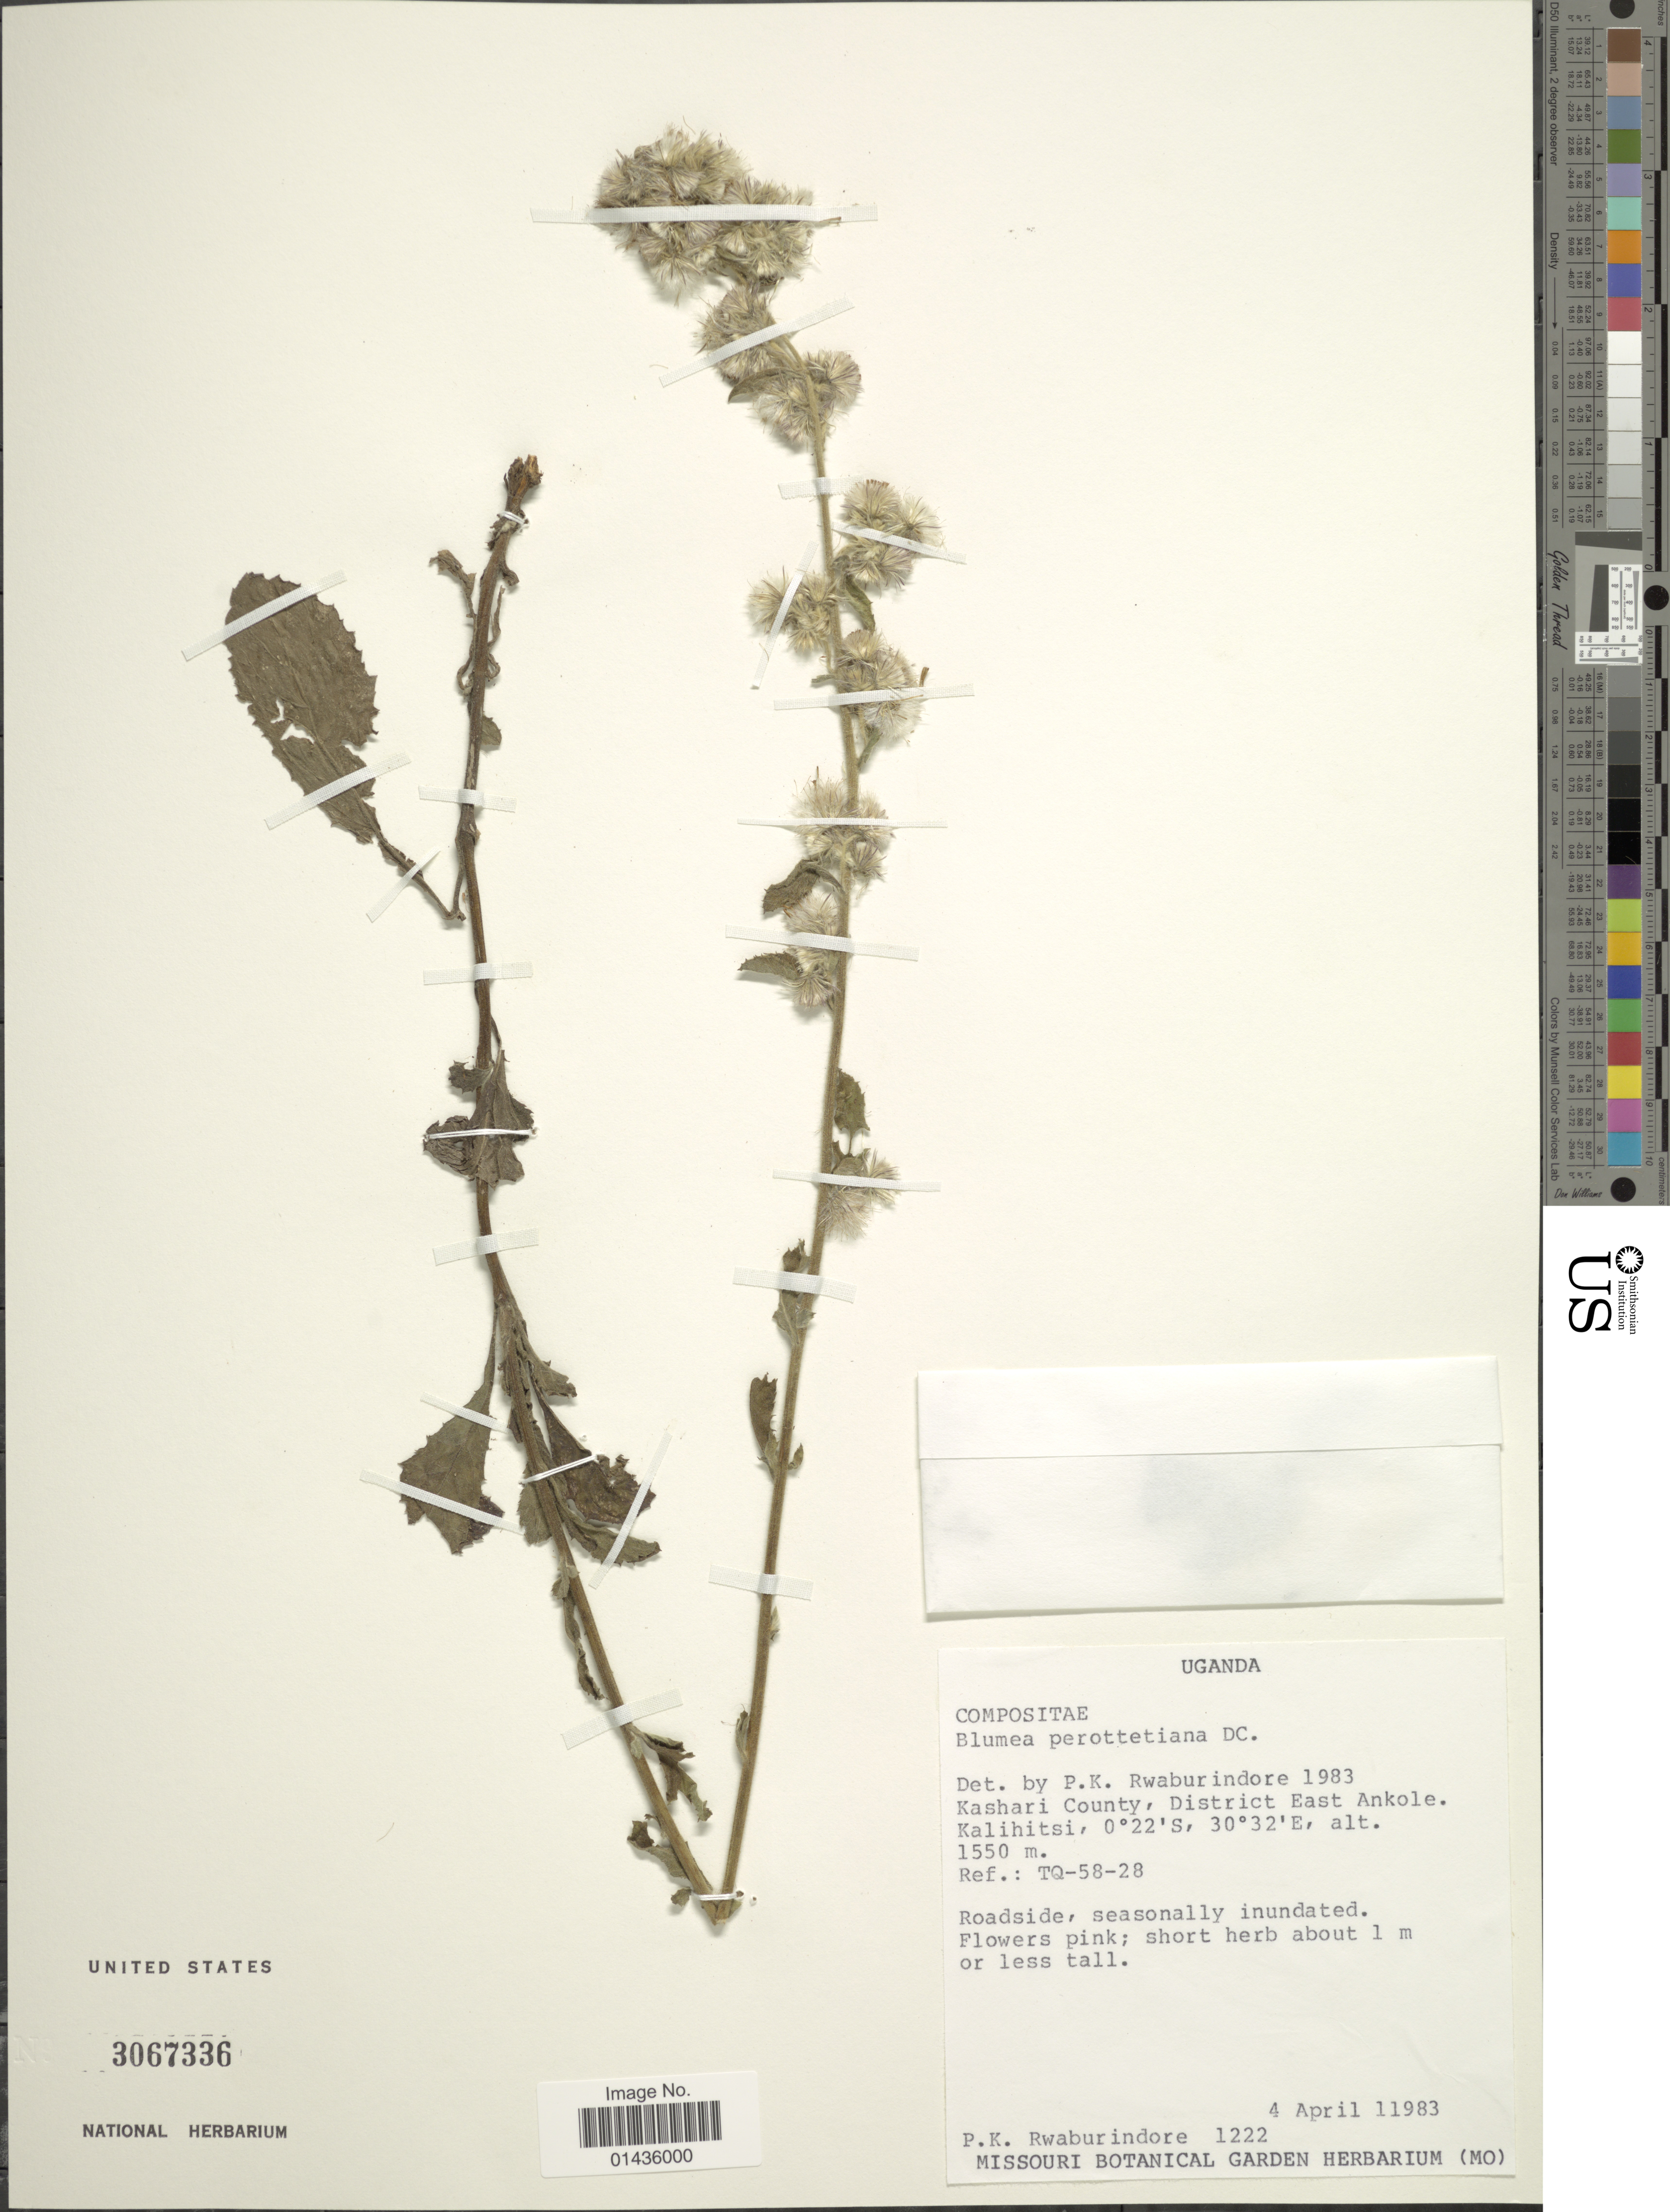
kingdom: Plantae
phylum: Tracheophyta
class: Magnoliopsida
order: Asterales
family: Asteraceae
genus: Laggera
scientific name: Laggera perrottetiana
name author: DC.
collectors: P. Rwaburindore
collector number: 1222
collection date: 1983-04-04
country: Uganda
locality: Kashari County, District East Ankole, Kalihitsi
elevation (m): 1550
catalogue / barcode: US 3067336